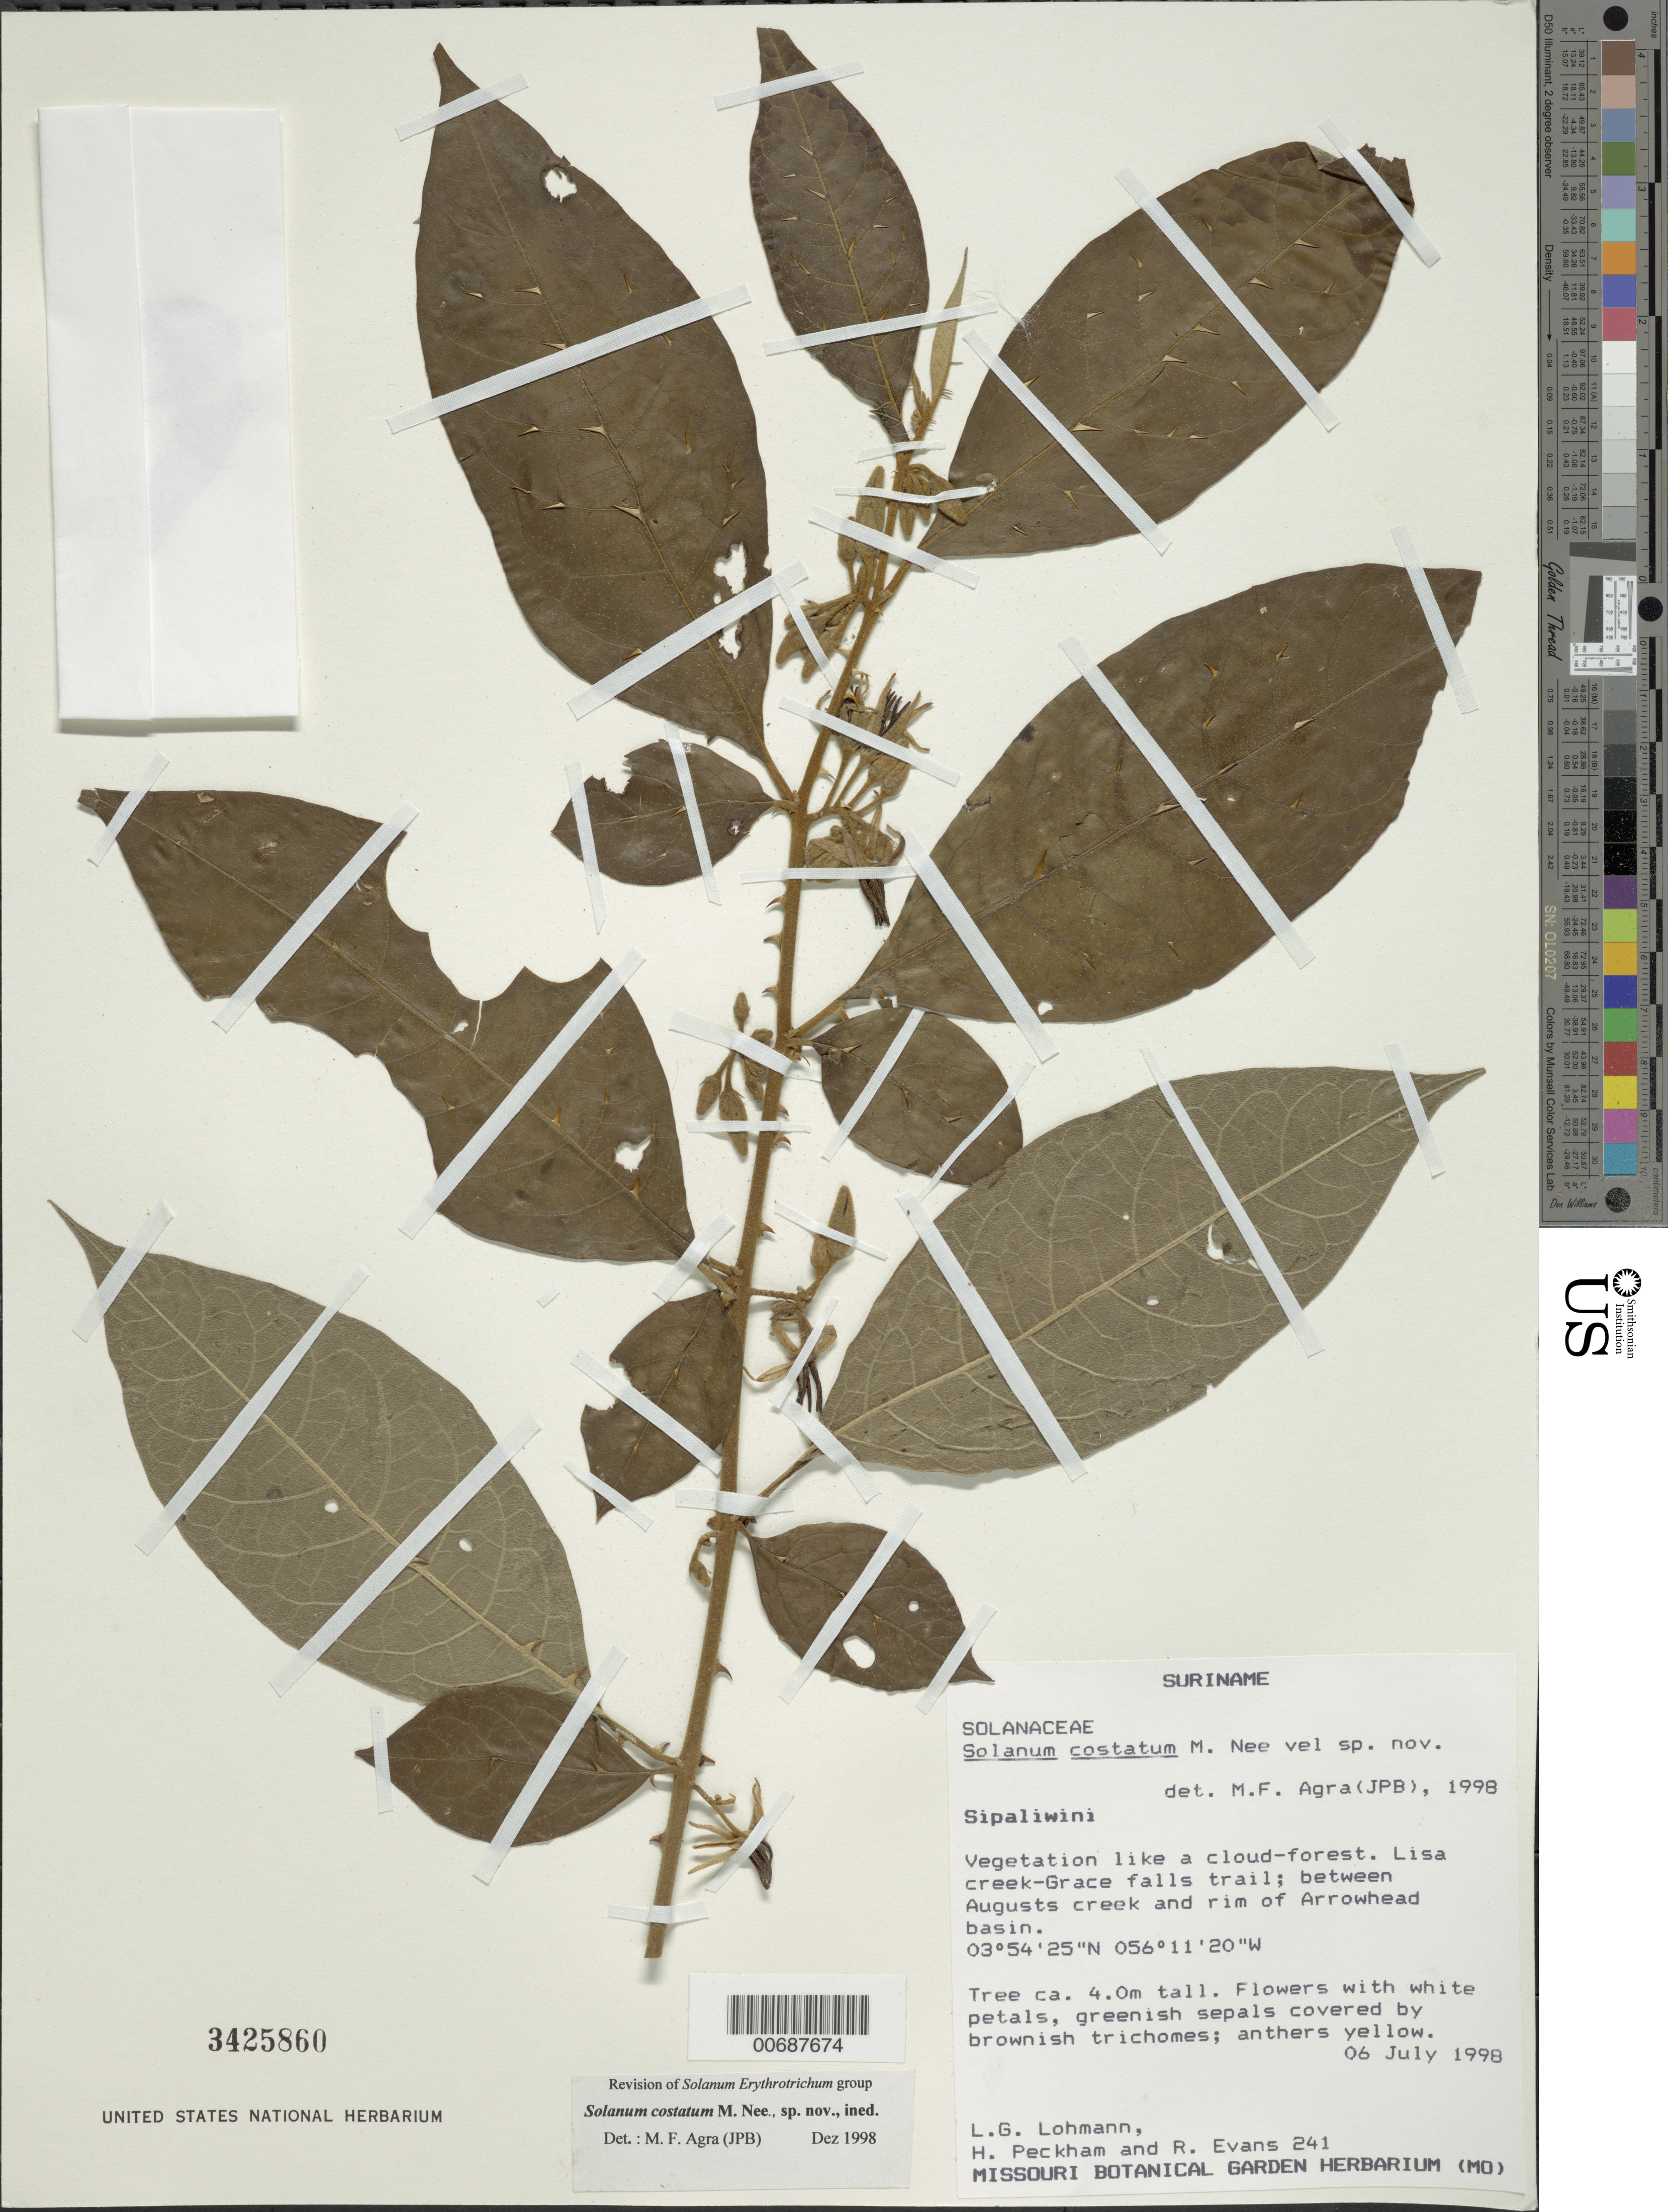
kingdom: Plantae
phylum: Tracheophyta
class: Magnoliopsida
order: Solanales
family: Solanaceae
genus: Solanum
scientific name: Solanum costatum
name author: M. Nee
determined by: Agra, M. F.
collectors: L. G. Lohmann, H. Evans & R. Peckham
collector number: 241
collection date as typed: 7 Jul 1998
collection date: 1998-07-07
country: Suriname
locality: Lisa Creek-Grace falls trail; between Augustus creek and rim of Arrowhead basin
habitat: Vegetation like a cloud-forest.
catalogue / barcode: US 3425860